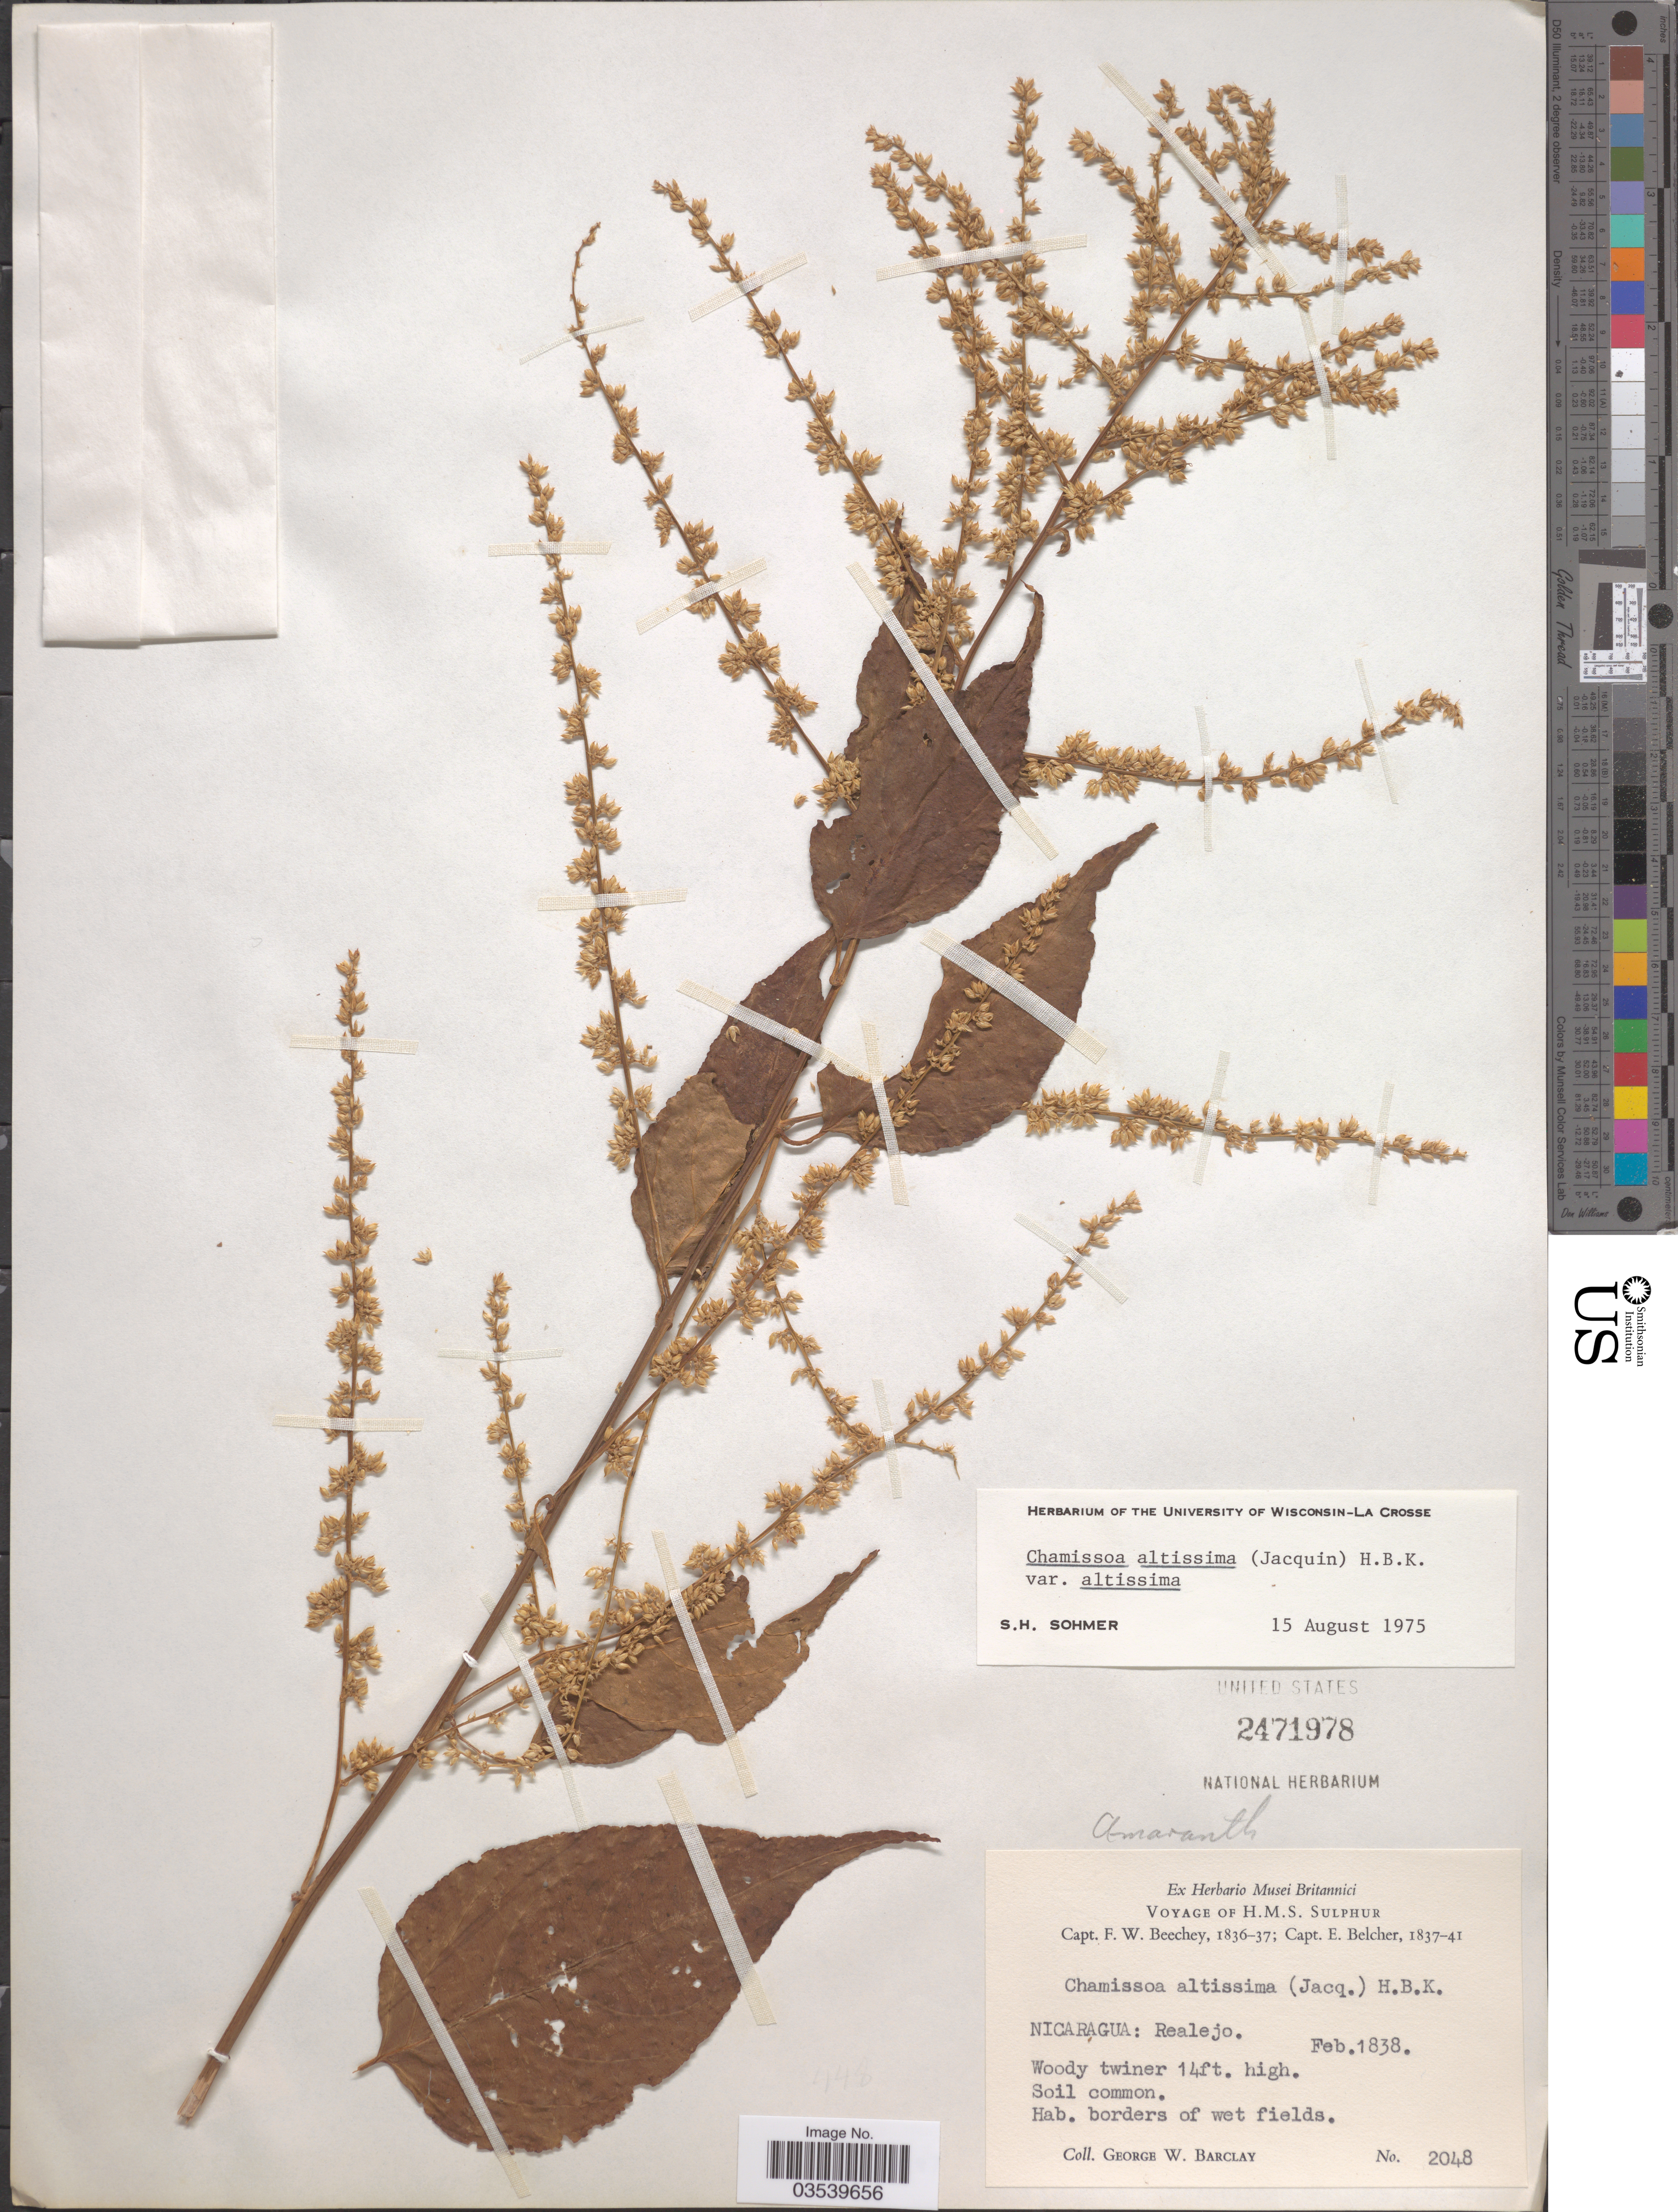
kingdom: Plantae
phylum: Tracheophyta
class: Magnoliopsida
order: Caryophyllales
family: Amaranthaceae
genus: Chamissoa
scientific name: Chamissoa altissima var. altissima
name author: (Jacq.) Kunth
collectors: G. W. Barclay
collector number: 2048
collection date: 1838-02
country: Nicaragua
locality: Realejo.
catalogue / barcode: US 2471978